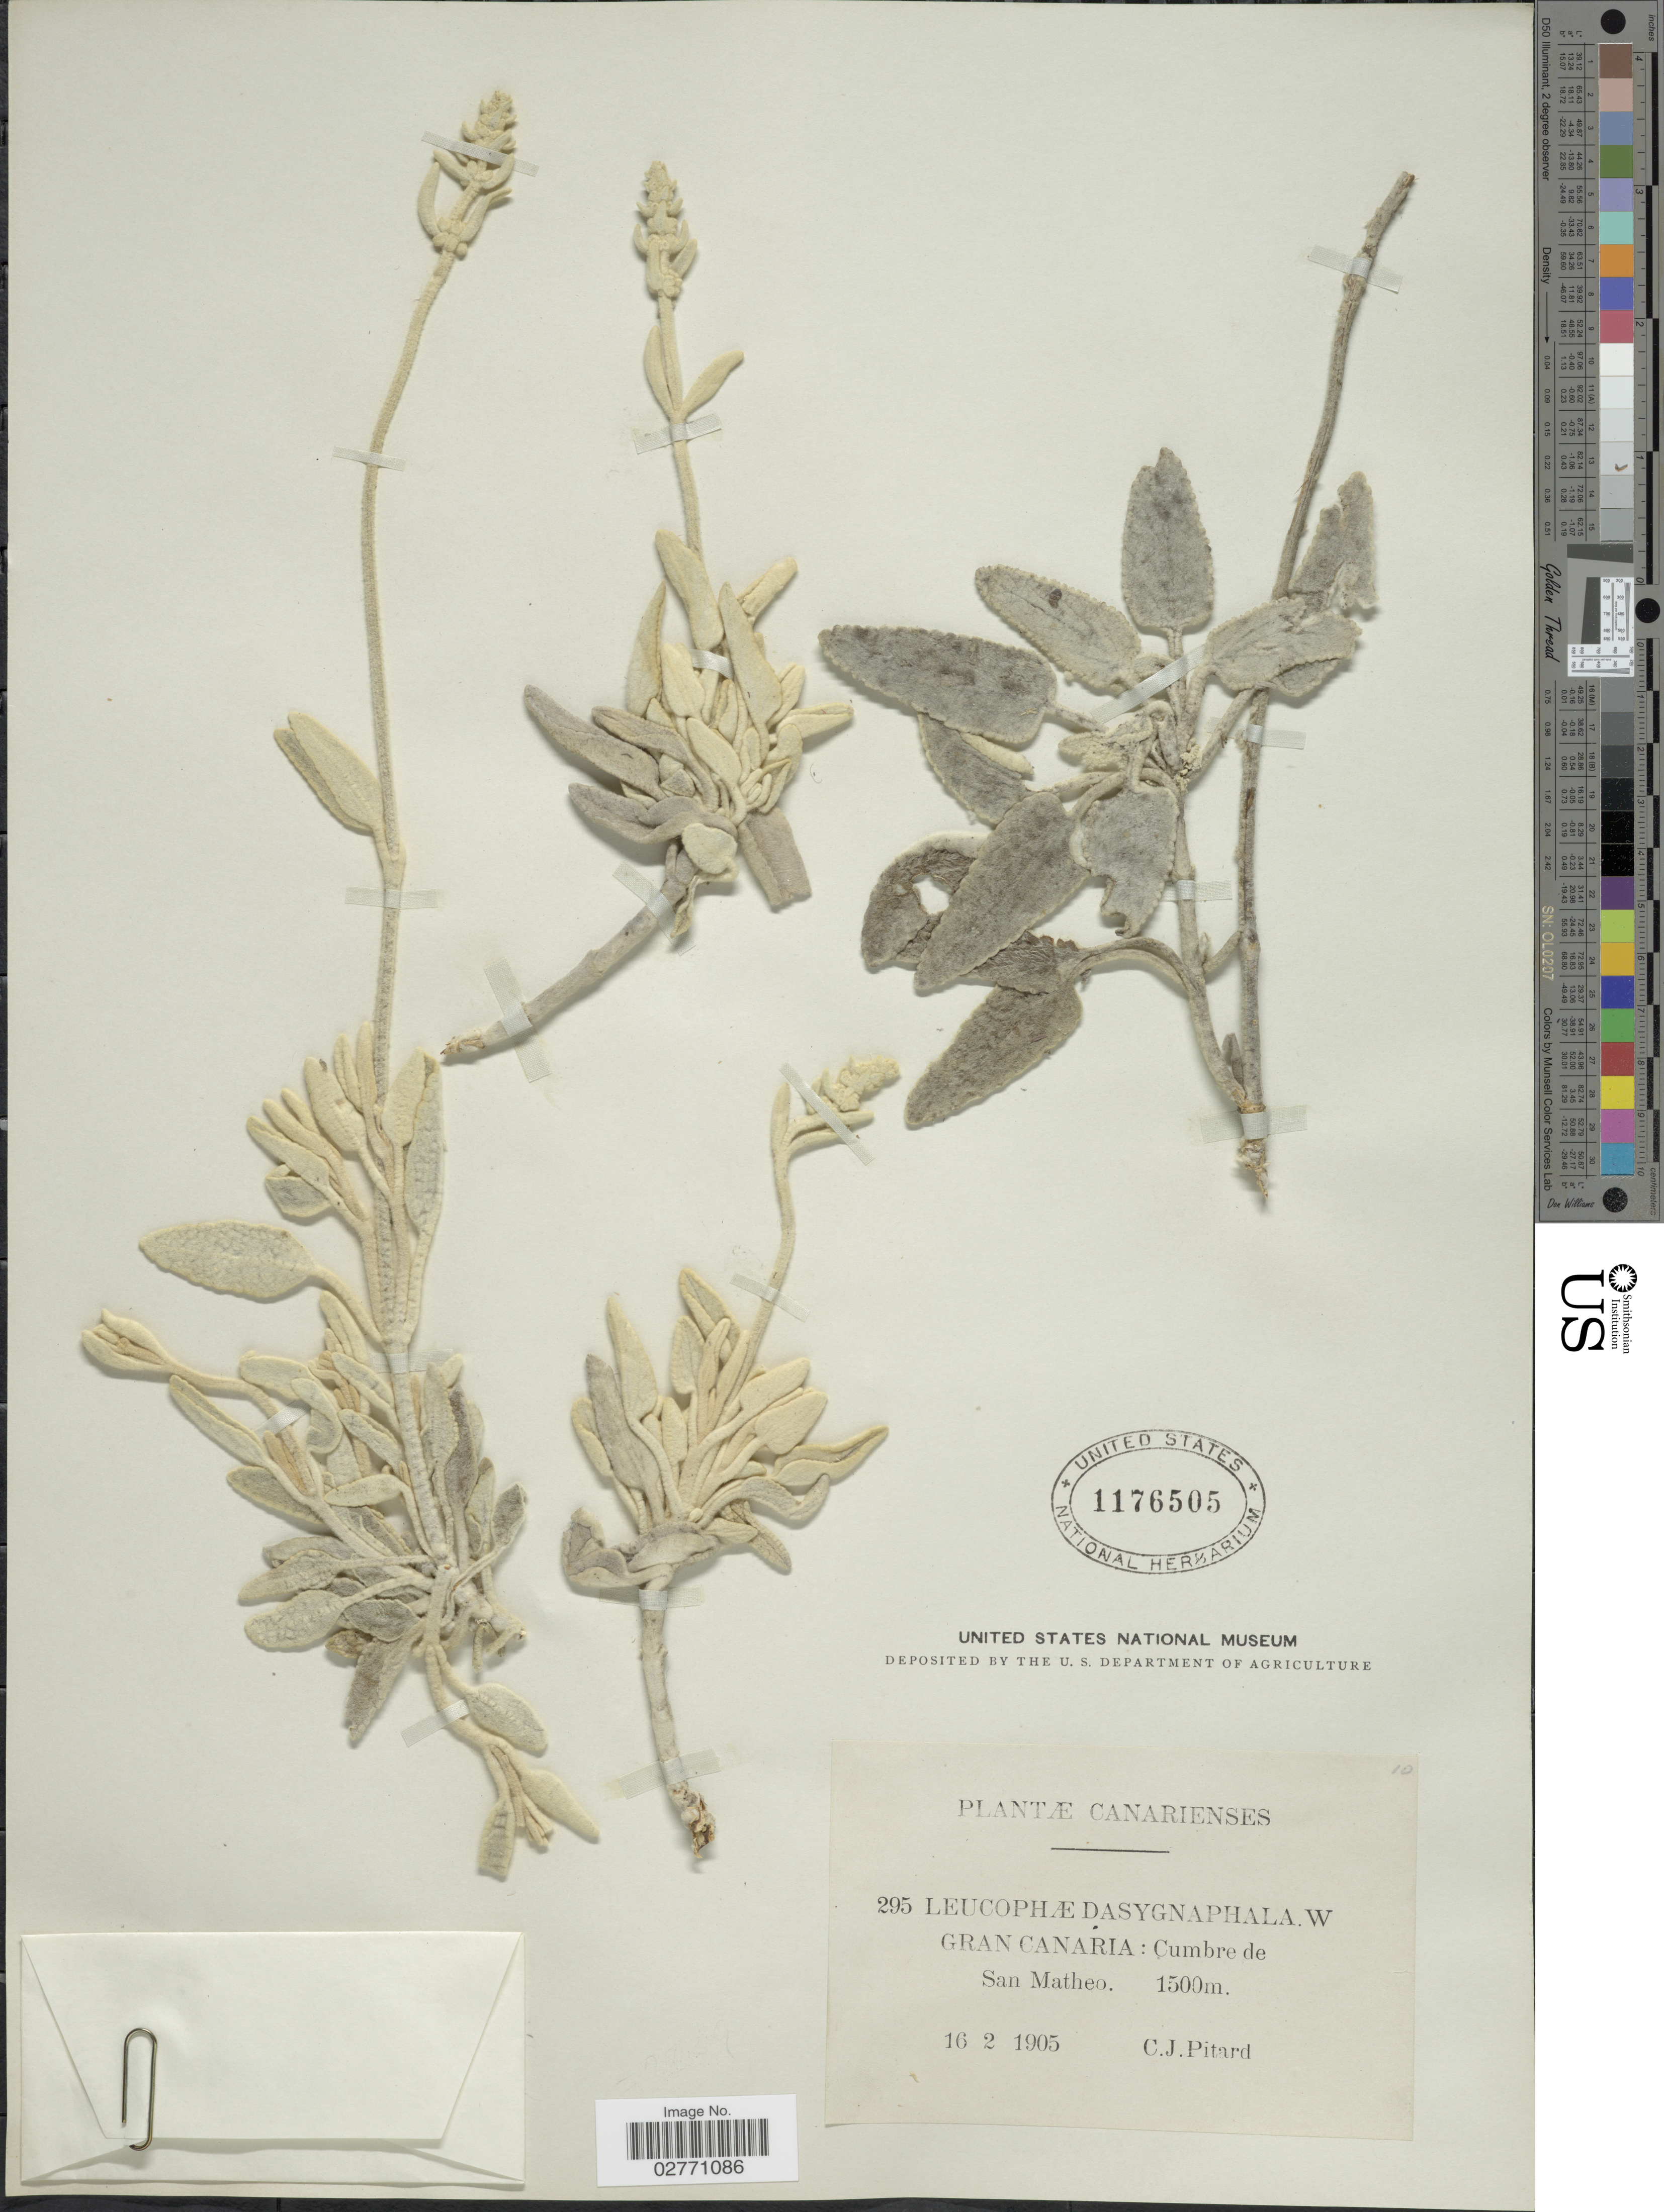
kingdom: Plantae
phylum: Tracheophyta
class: Magnoliopsida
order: Lamiales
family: Lamiaceae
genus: Sideritis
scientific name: Sideritis dasygnaphala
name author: (Webb & Berthel.) Clos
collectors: C. Pitard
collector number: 295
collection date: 1905-02-16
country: Spain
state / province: Canarias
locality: Gran Canaria: Cumbre de San Matheo.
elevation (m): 1500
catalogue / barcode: US 1176505